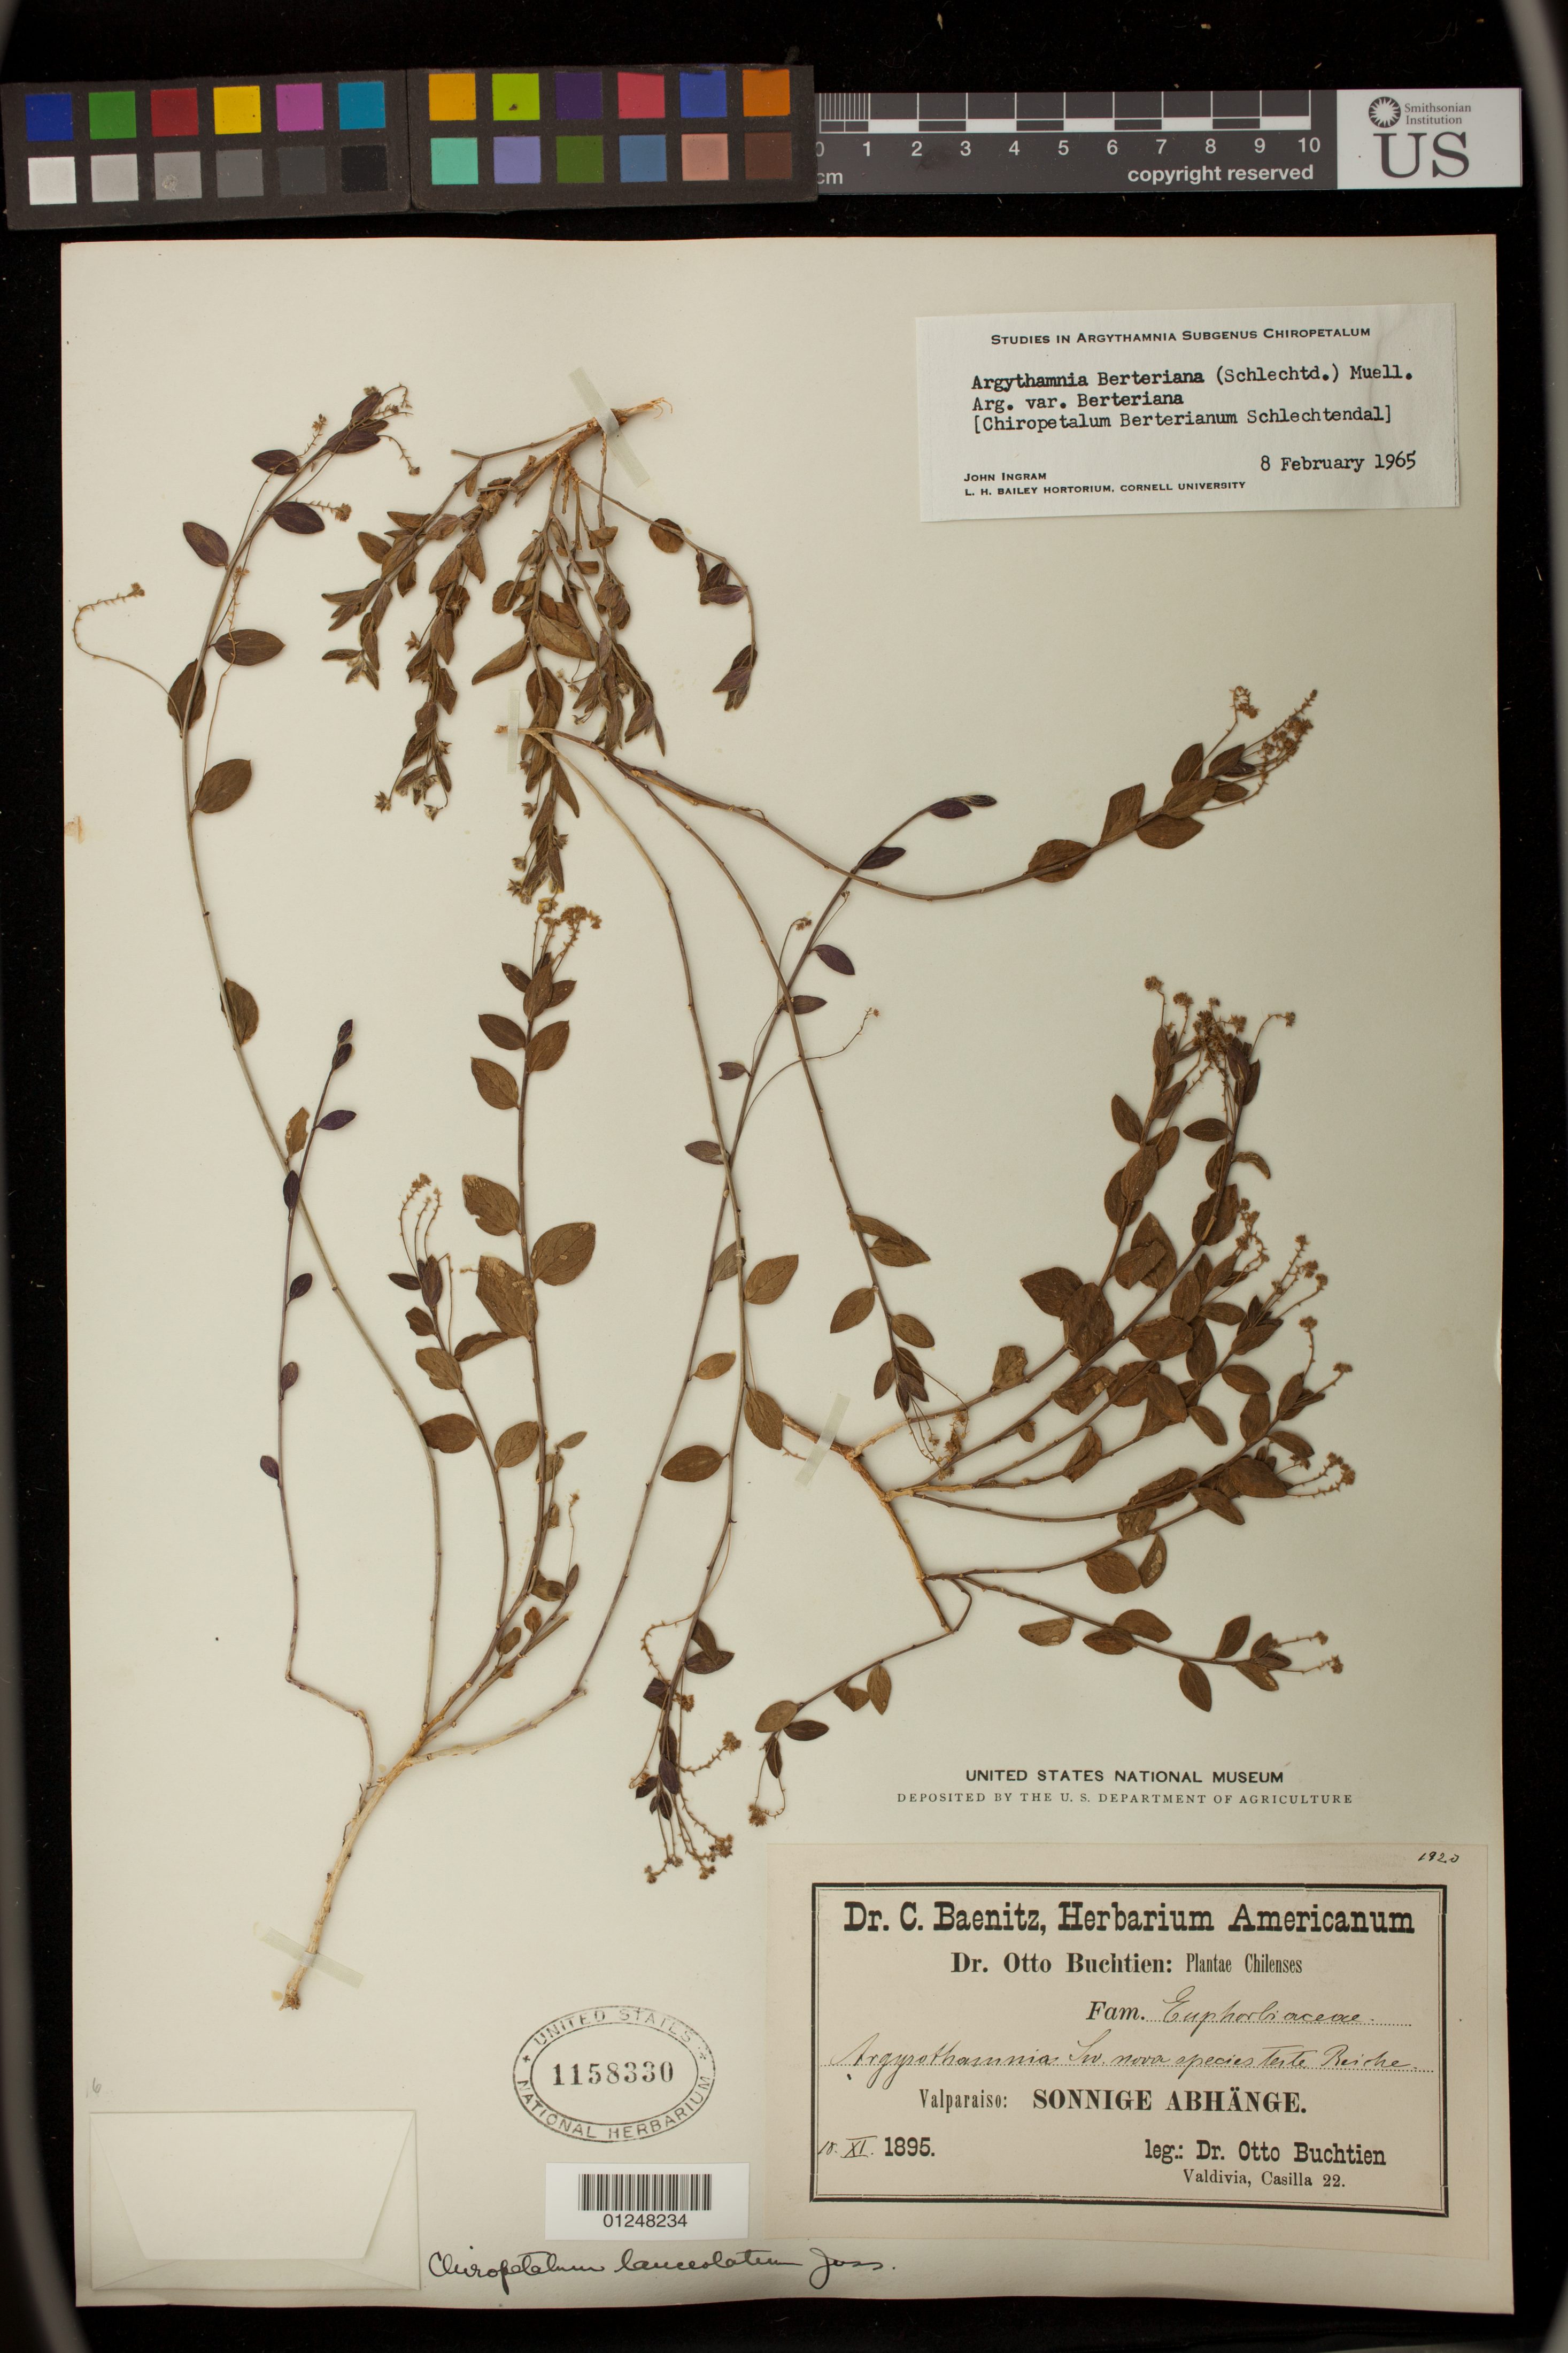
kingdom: Plantae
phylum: Tracheophyta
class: Magnoliopsida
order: Malpighiales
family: Euphorbiaceae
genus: Argythamnia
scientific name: Argythamnia berteroana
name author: (Schltdl.) Müll. Arg.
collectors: O. Buchtien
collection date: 1895-11-10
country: Chile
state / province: Valparaíso (V)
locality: Valdivia, Casilla 22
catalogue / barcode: US 1158330